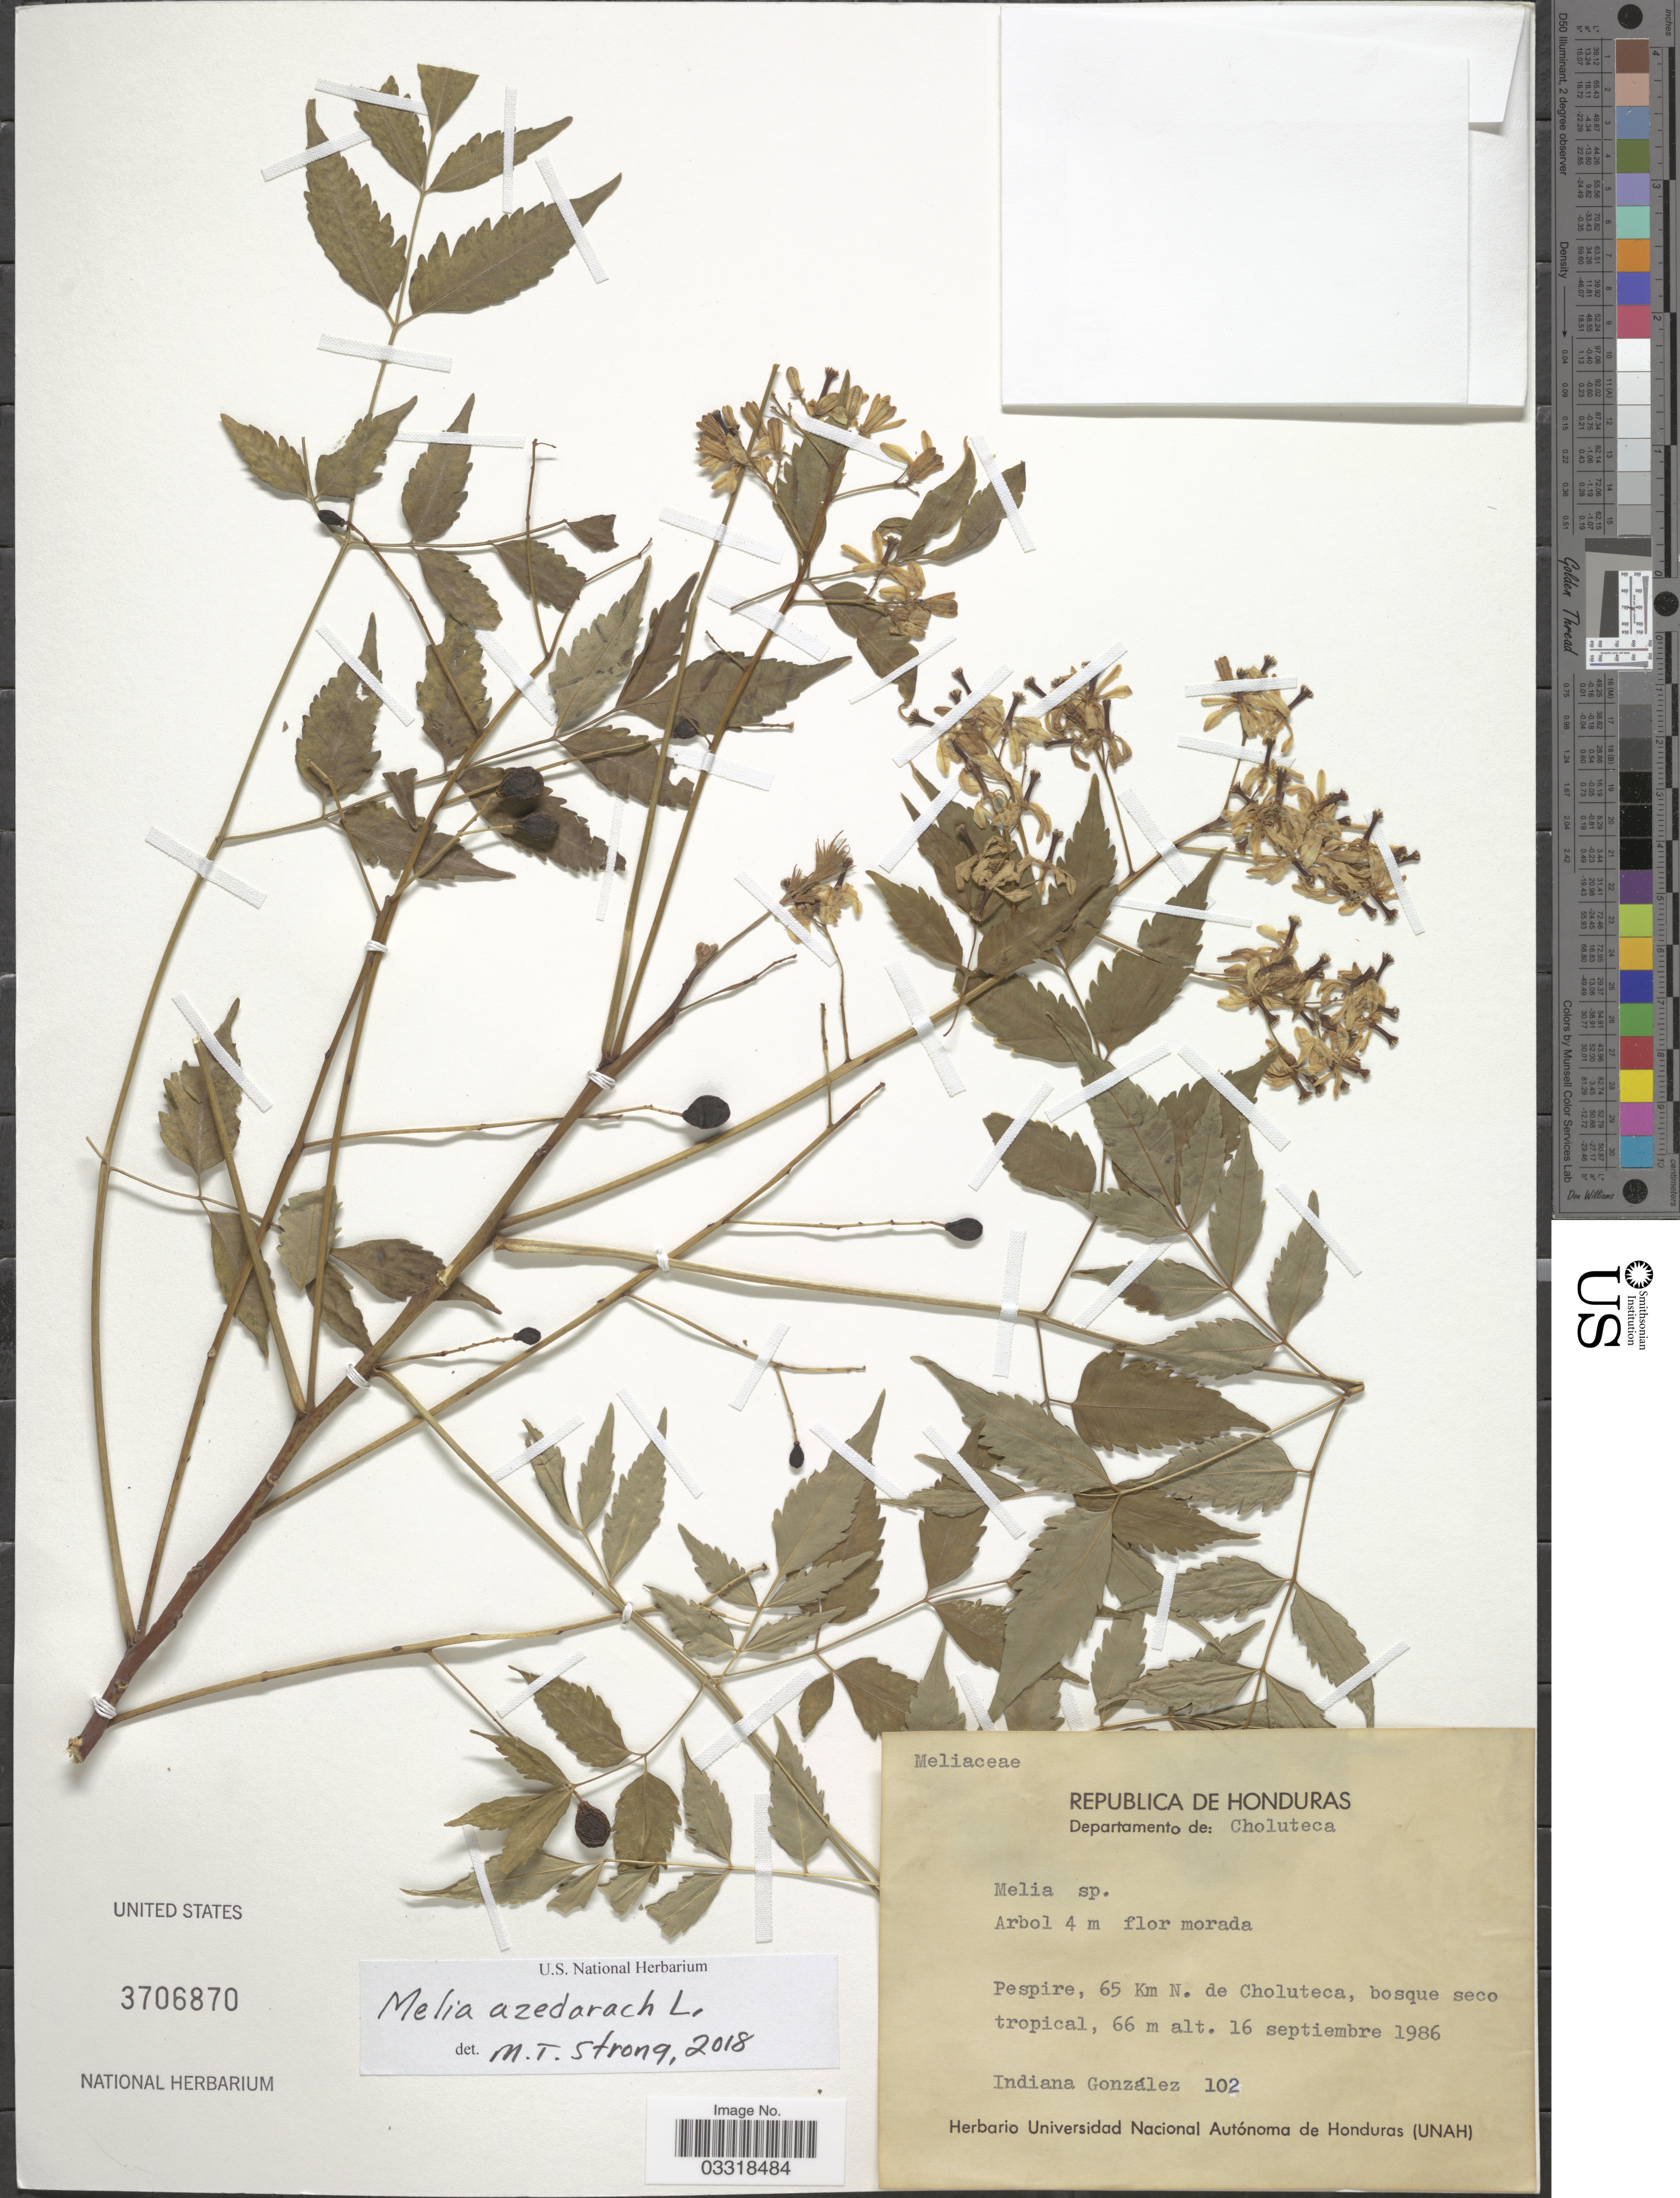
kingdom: Plantae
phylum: Tracheophyta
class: Magnoliopsida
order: Sapindales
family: Meliaceae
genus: Melia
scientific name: Melia azedarach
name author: L.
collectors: I. González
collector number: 102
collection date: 1986-09-16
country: Honduras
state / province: Choluteca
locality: Departamento de Choluteca. Pespire, 65 Km N. de Choluteca, bosque seco tropical.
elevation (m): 66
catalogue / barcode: US 3706870